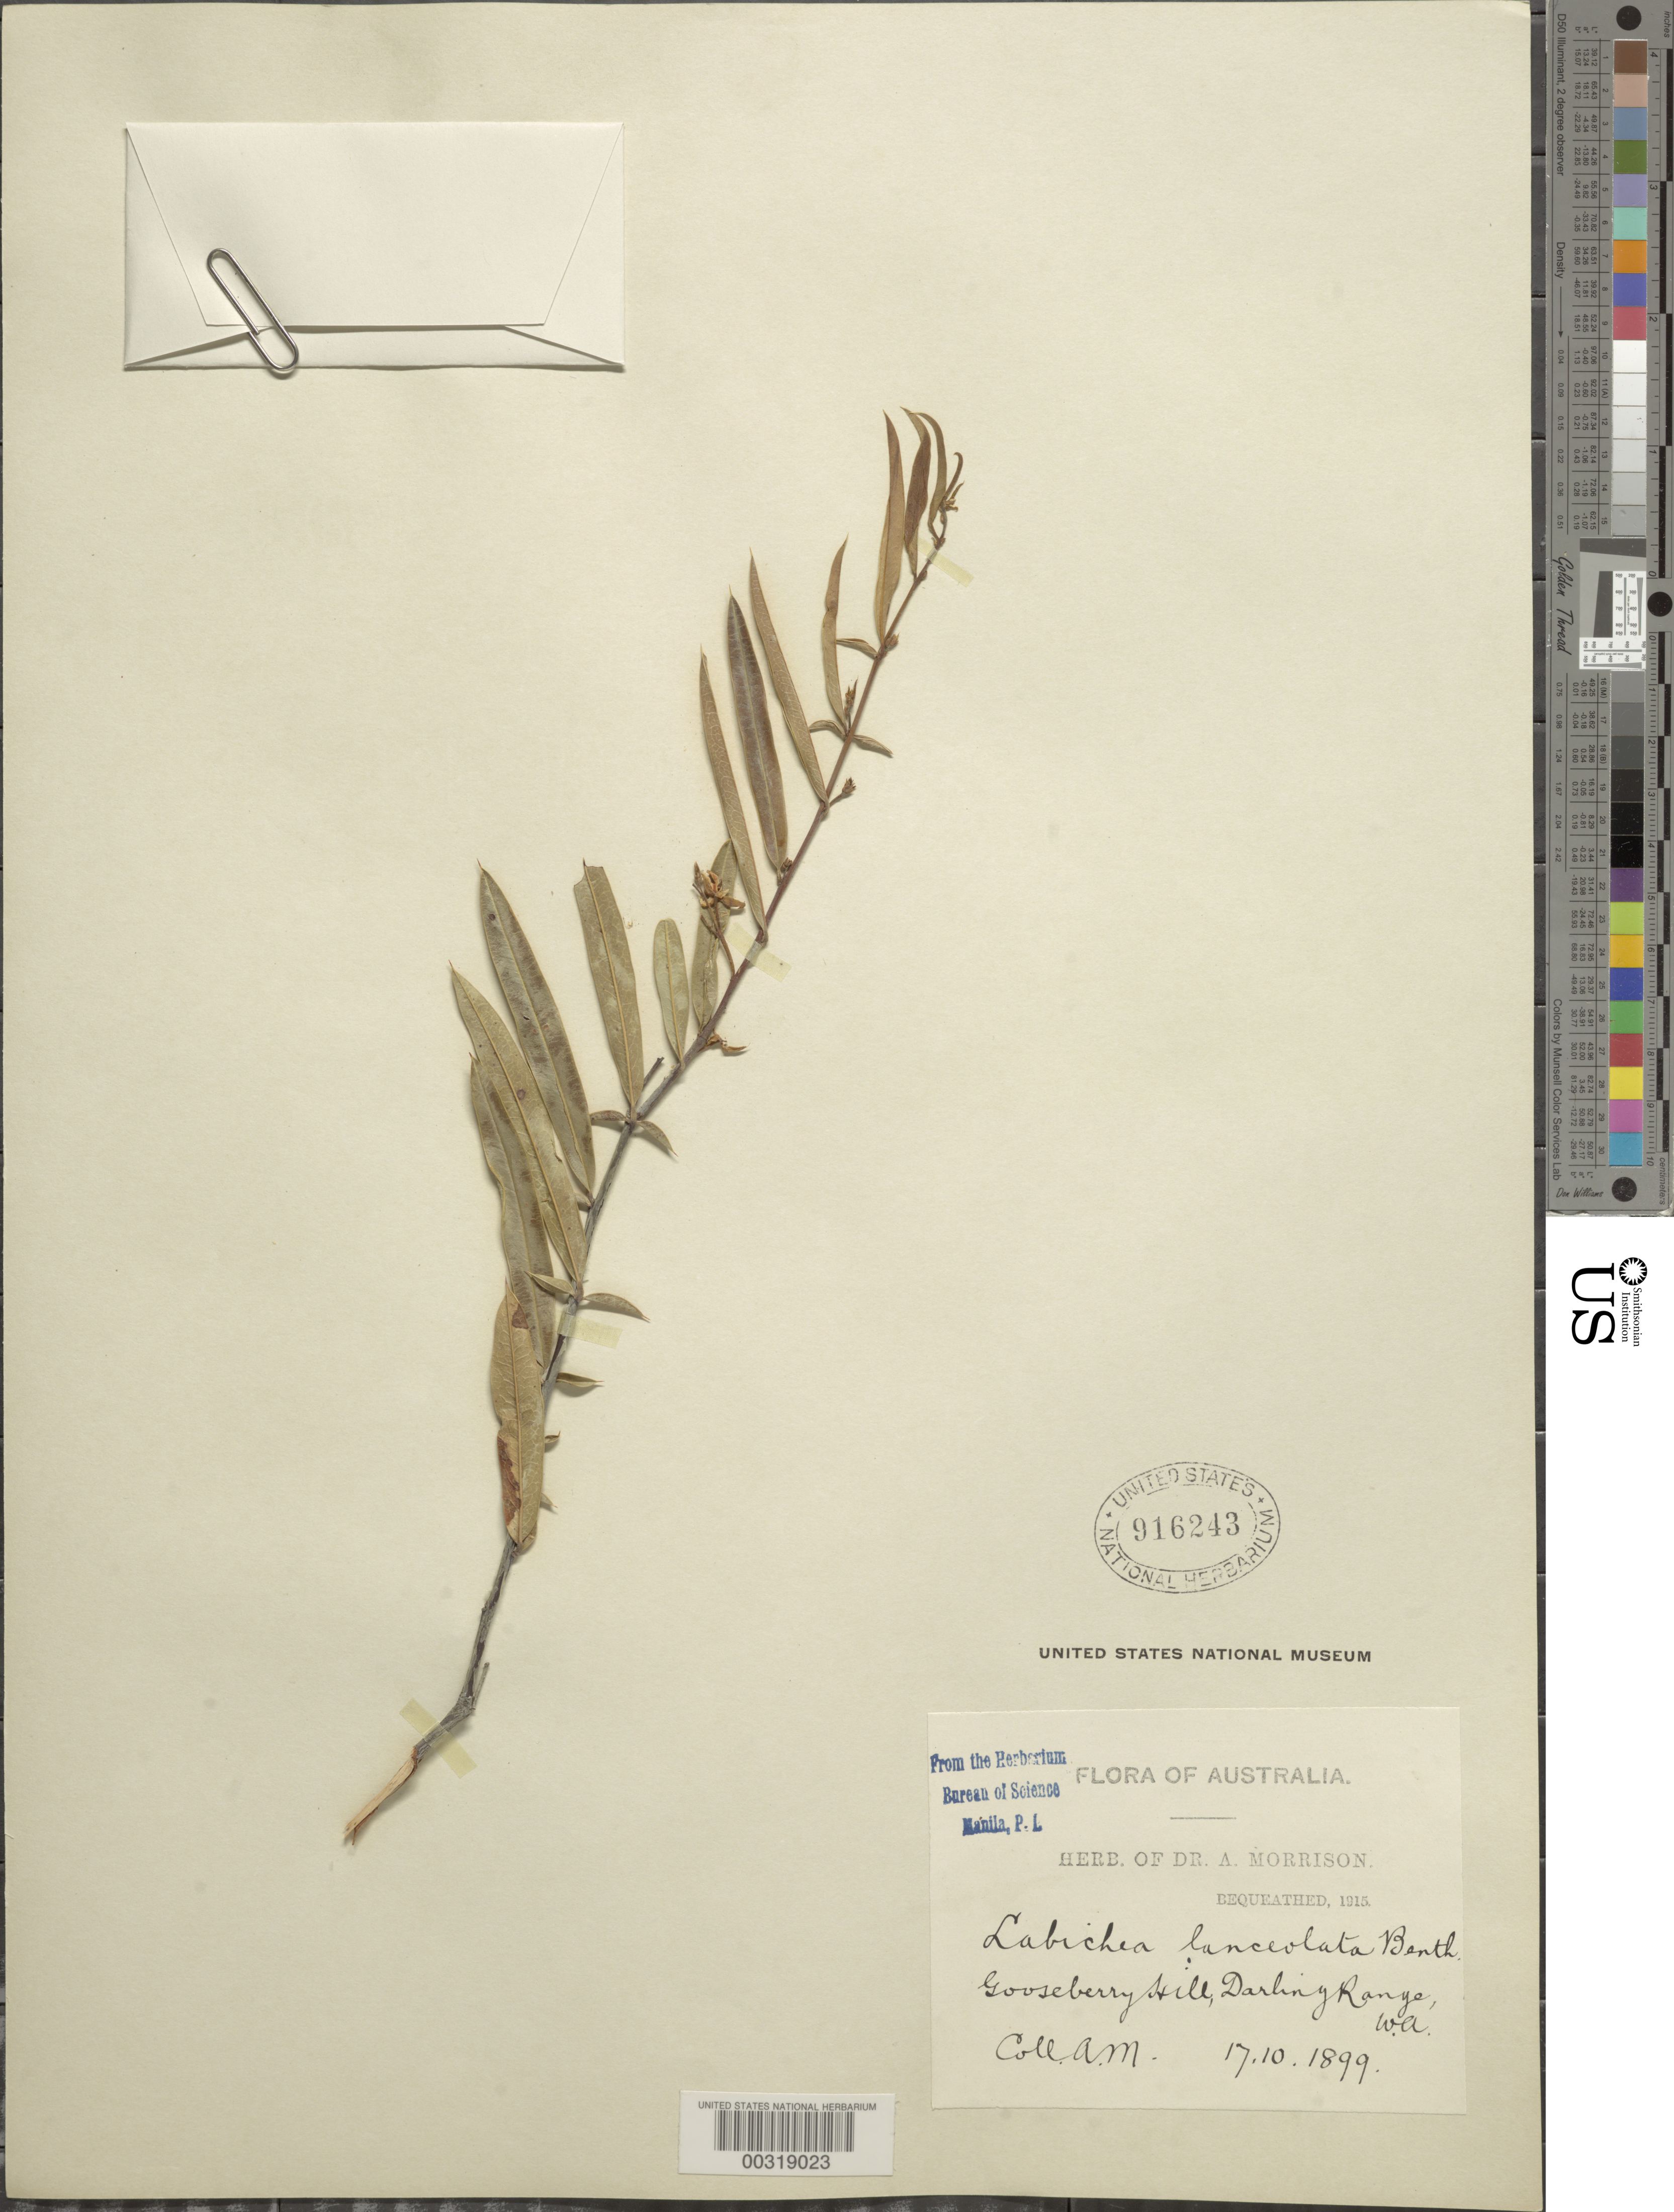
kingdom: Plantae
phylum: Tracheophyta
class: Magnoliopsida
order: Fabales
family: Fabaceae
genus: Labichea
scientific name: Labichea lanceolata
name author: Benth.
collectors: A. Morrison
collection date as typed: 17 Oct 1899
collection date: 1899-10-17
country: Australia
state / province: Western Australia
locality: Gooseberry hill, darling range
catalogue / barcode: US 916243